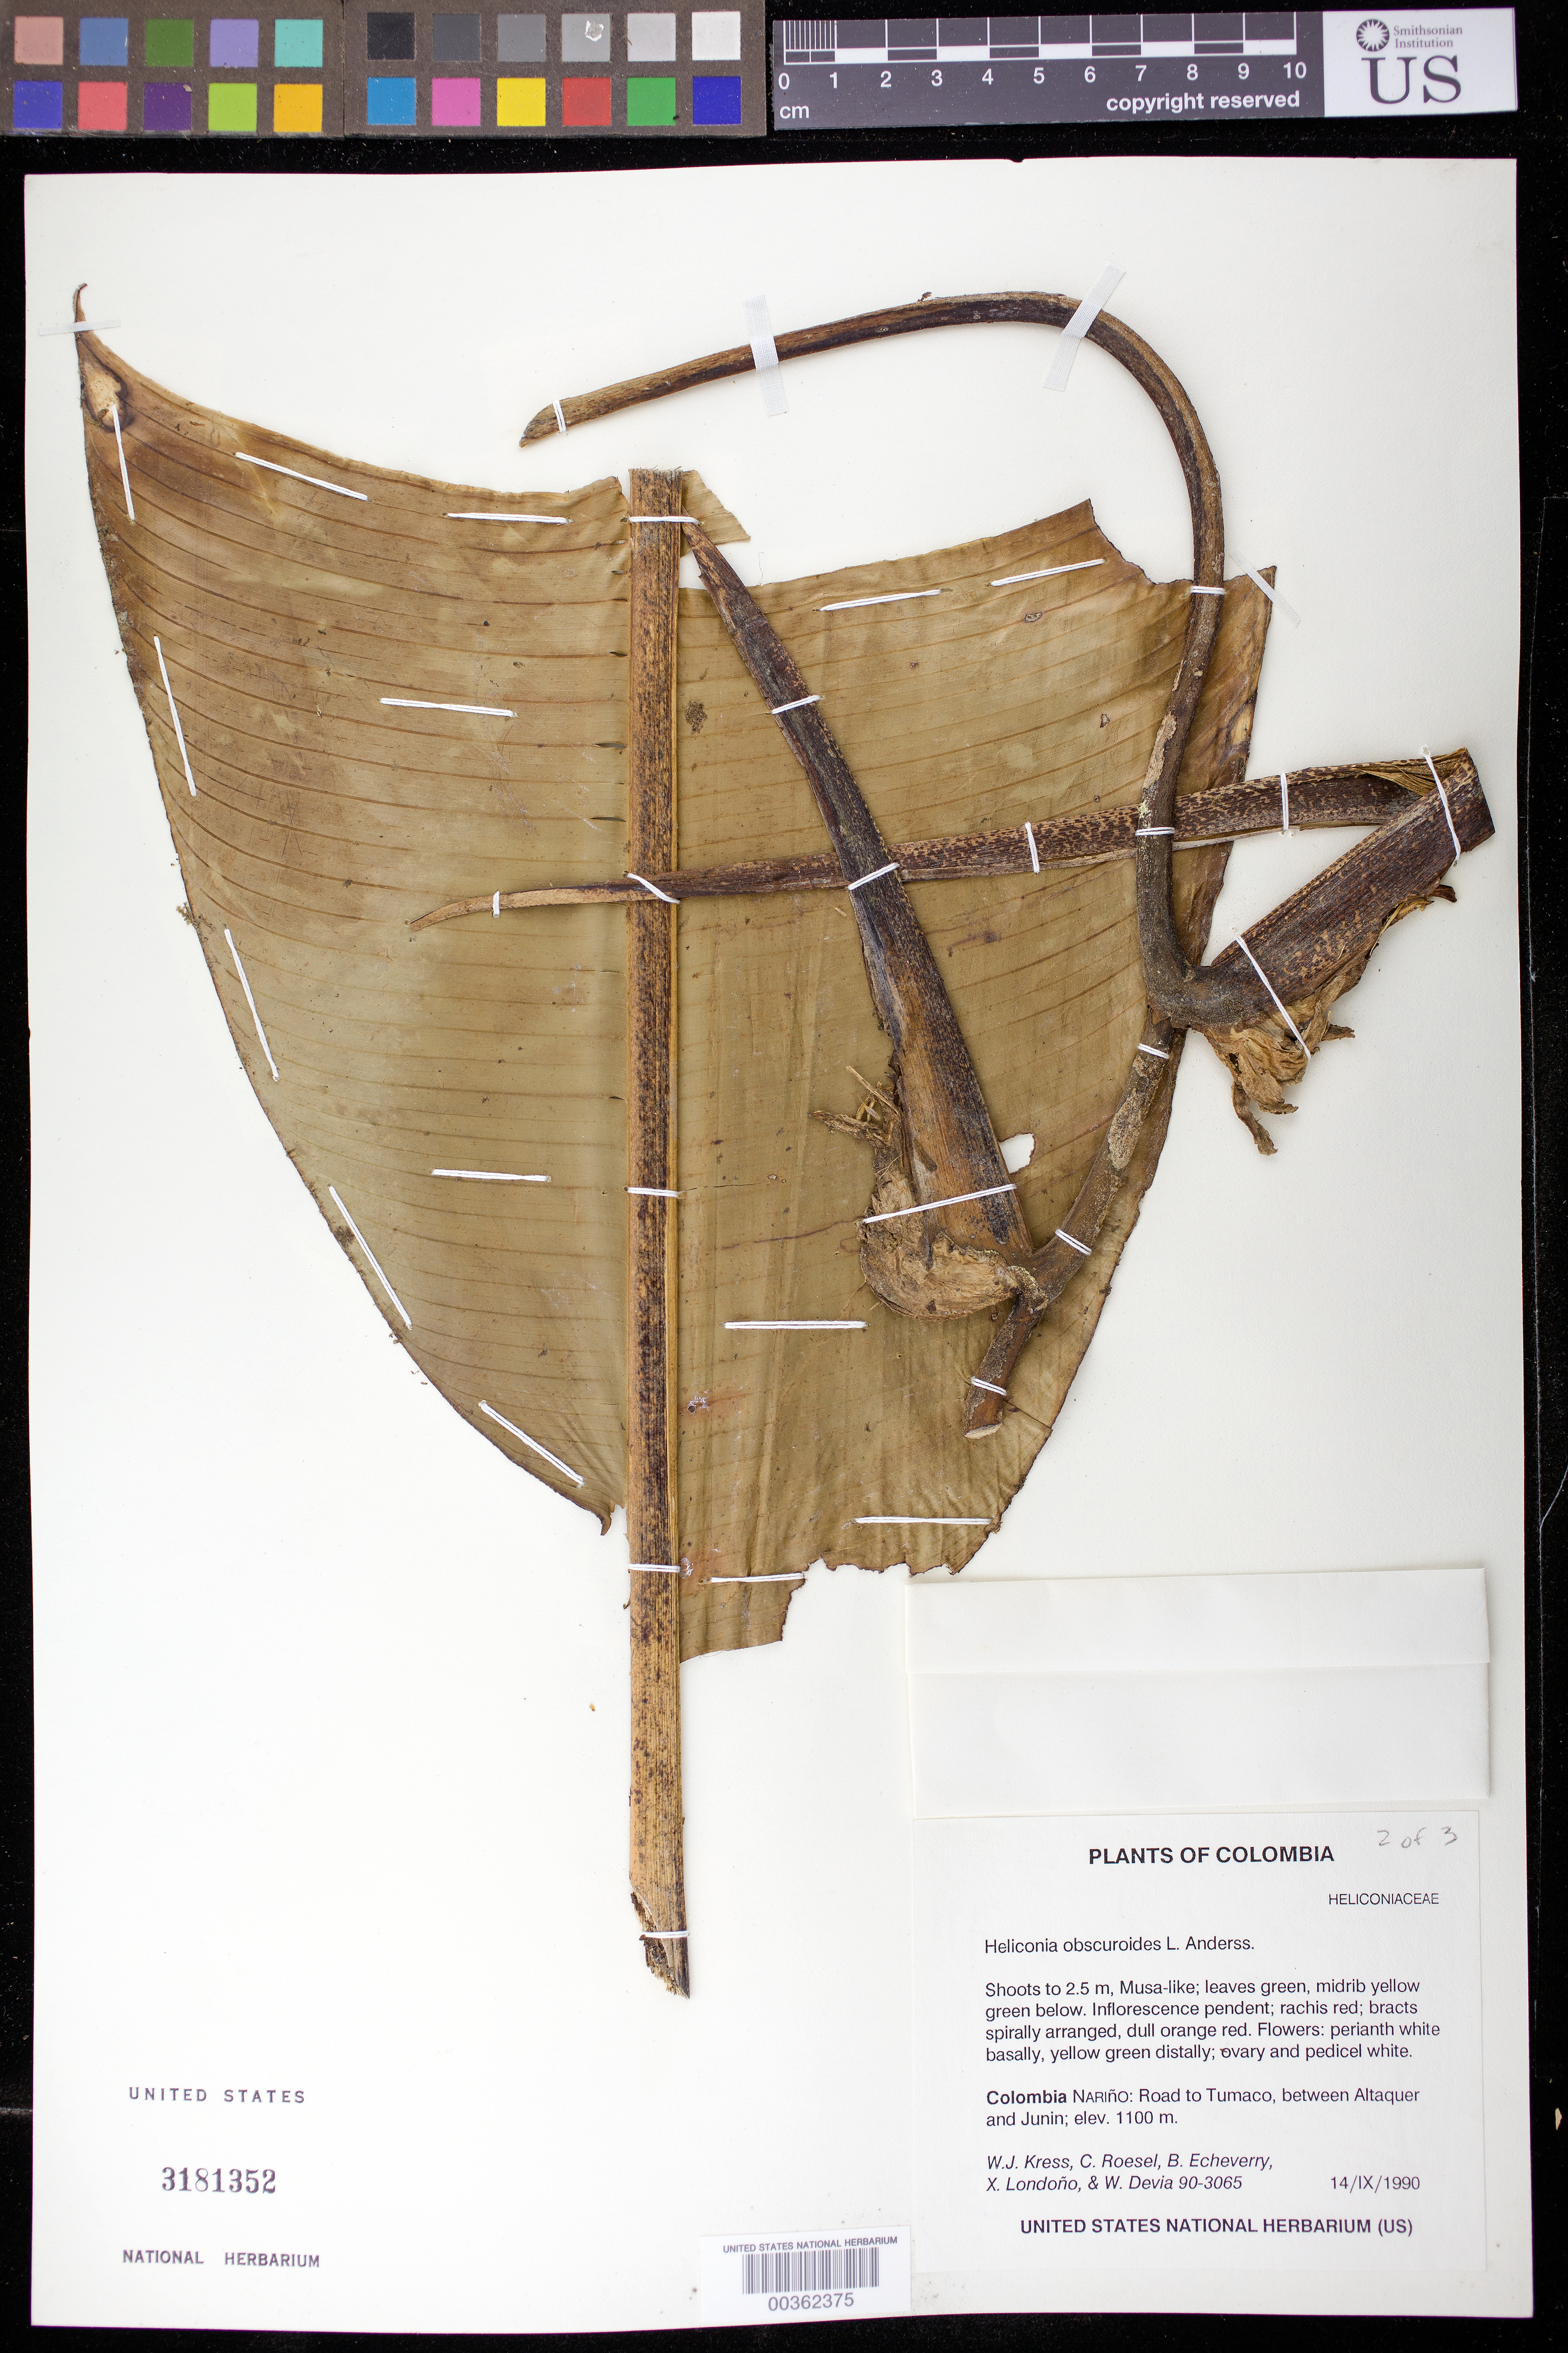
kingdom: Plantae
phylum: Tracheophyta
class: Liliopsida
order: Zingiberales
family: Heliconiaceae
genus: Heliconia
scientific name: Heliconia obscuroides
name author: L. Andersson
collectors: W. J. Kress, C. S. Roesel, B. Echeverry, X. Londoño & W. Devia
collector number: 90-3065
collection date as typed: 14 Sep 1990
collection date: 1990-09-14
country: Colombia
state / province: Nariño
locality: Road to Tumaco, between Altaquer and Junin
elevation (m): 1100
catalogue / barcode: US 3181352